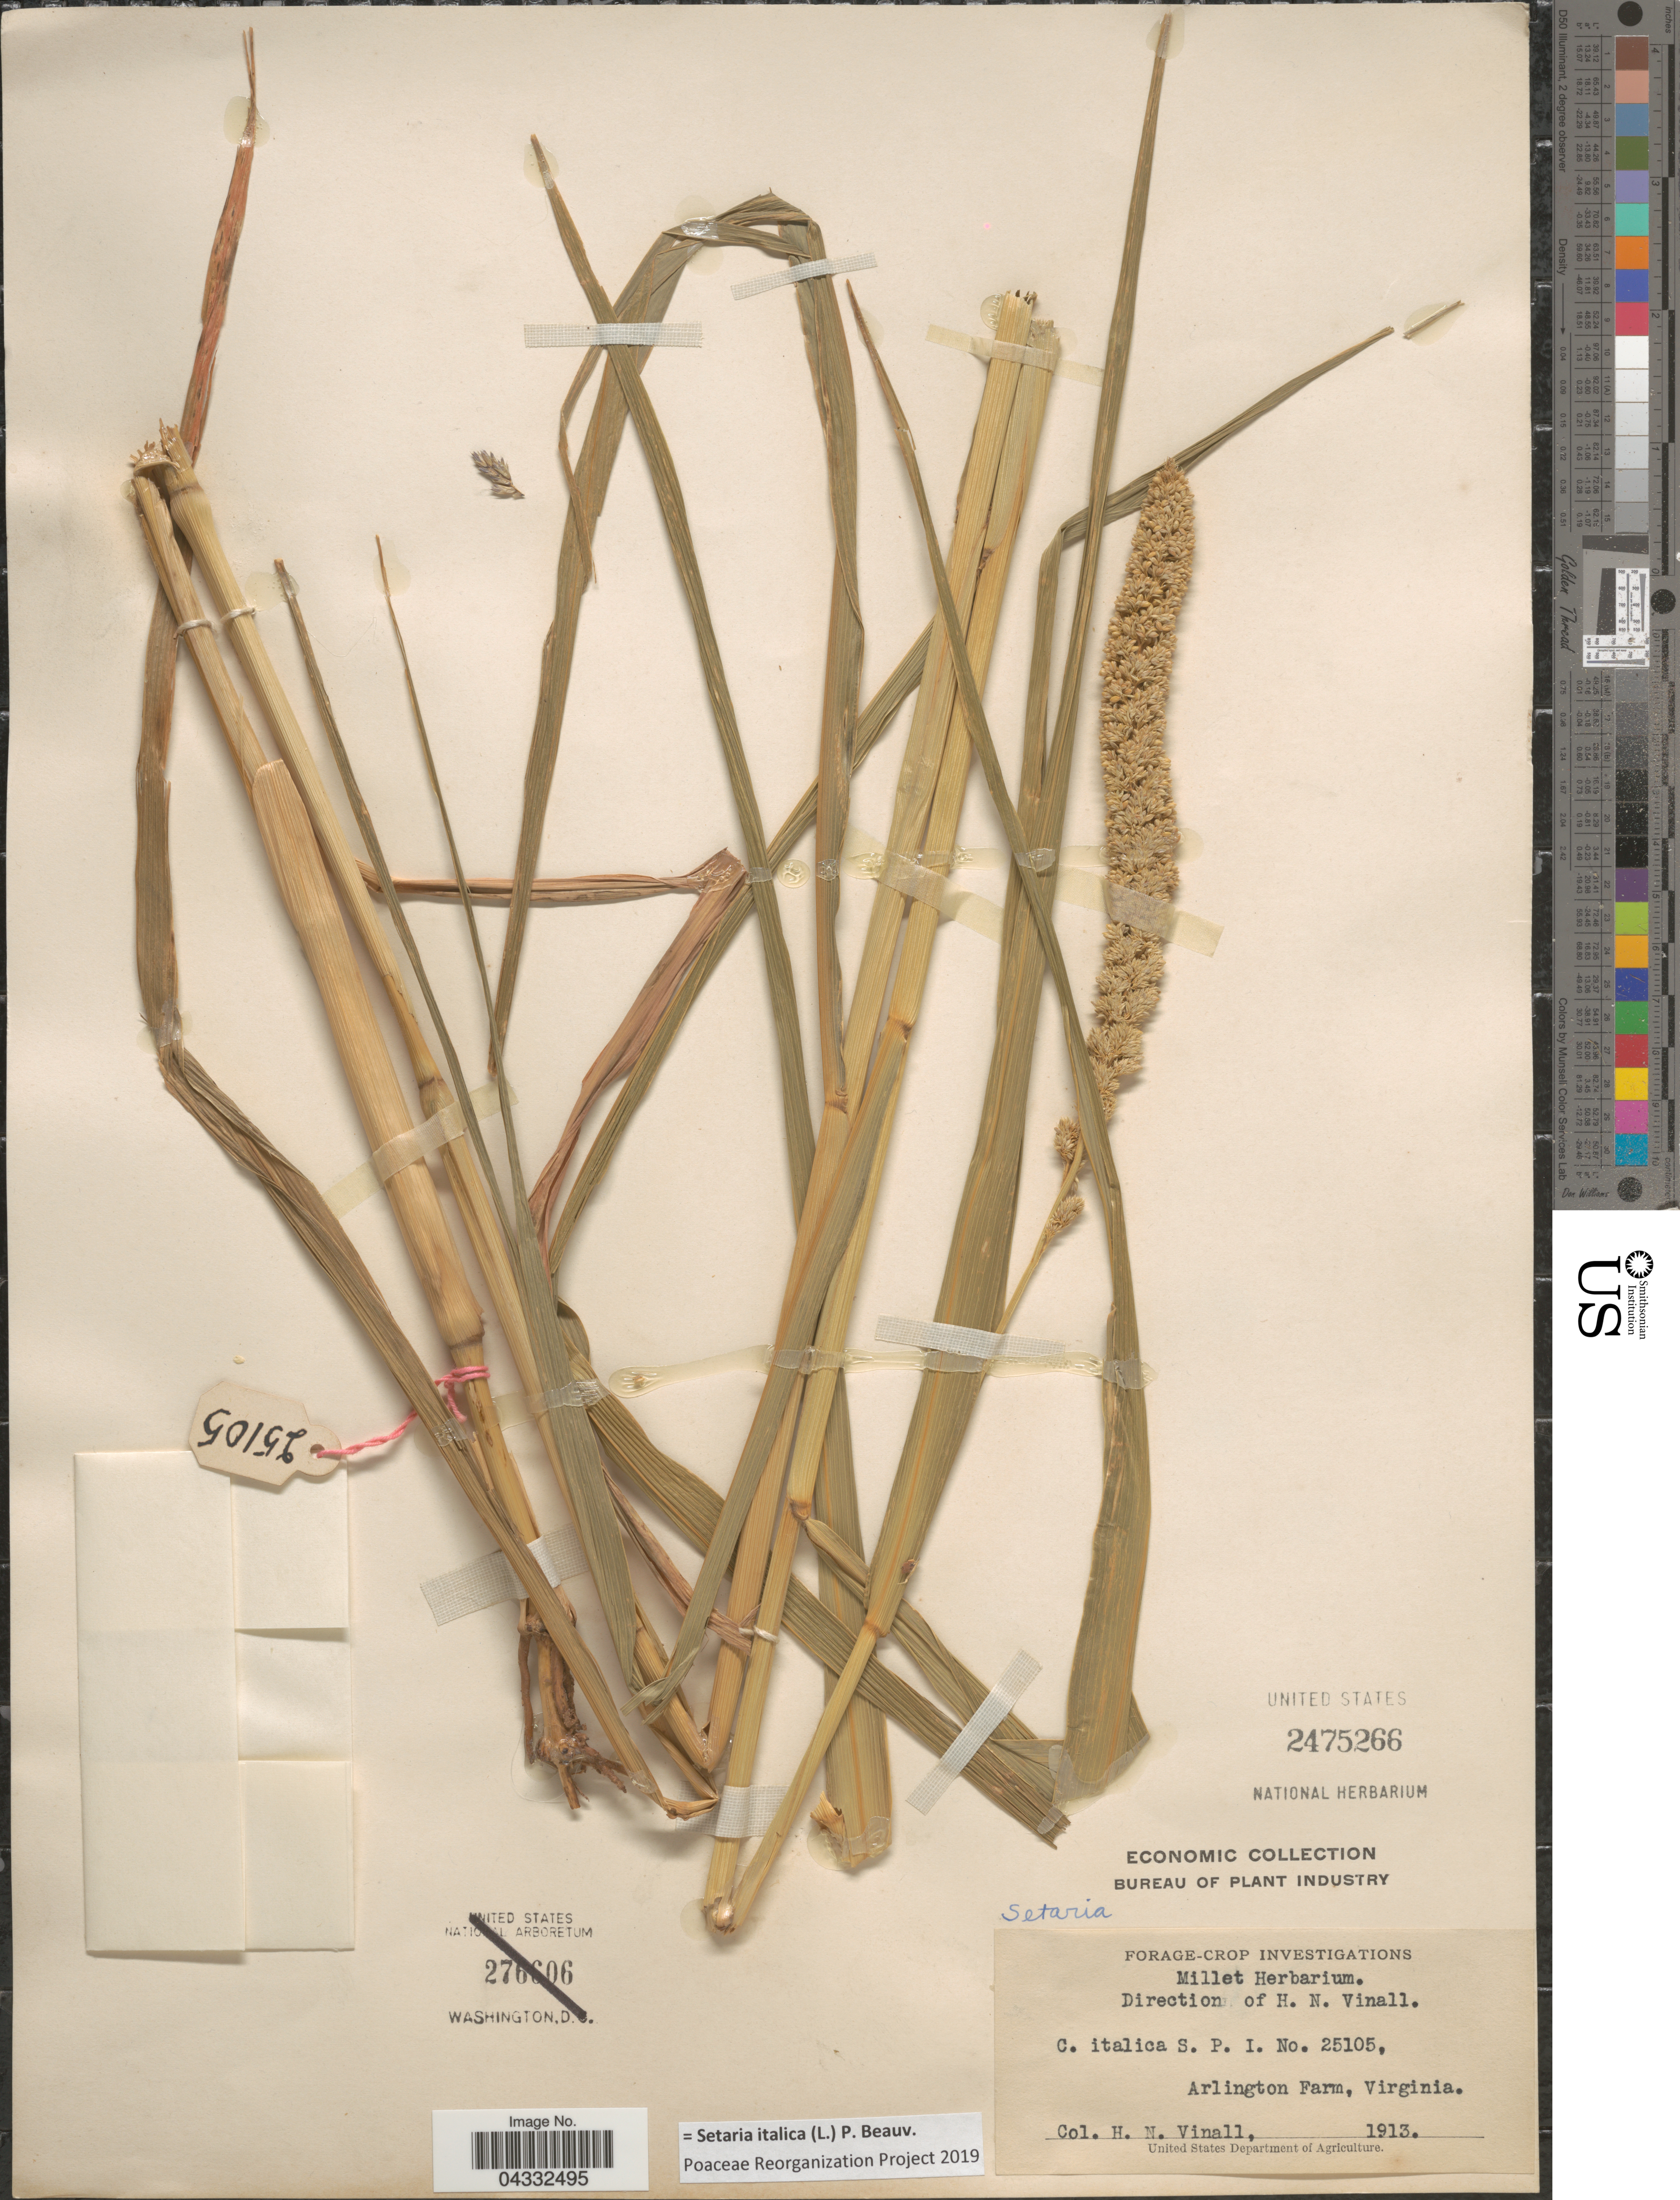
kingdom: Plantae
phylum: Tracheophyta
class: Liliopsida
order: Poales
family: Poaceae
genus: Setaria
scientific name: Setaria italica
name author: (L.) P. Beauv.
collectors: H. Vinall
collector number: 25105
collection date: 1913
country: United States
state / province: Virginia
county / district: Arlington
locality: Arlington Farm.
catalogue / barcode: US 2475266